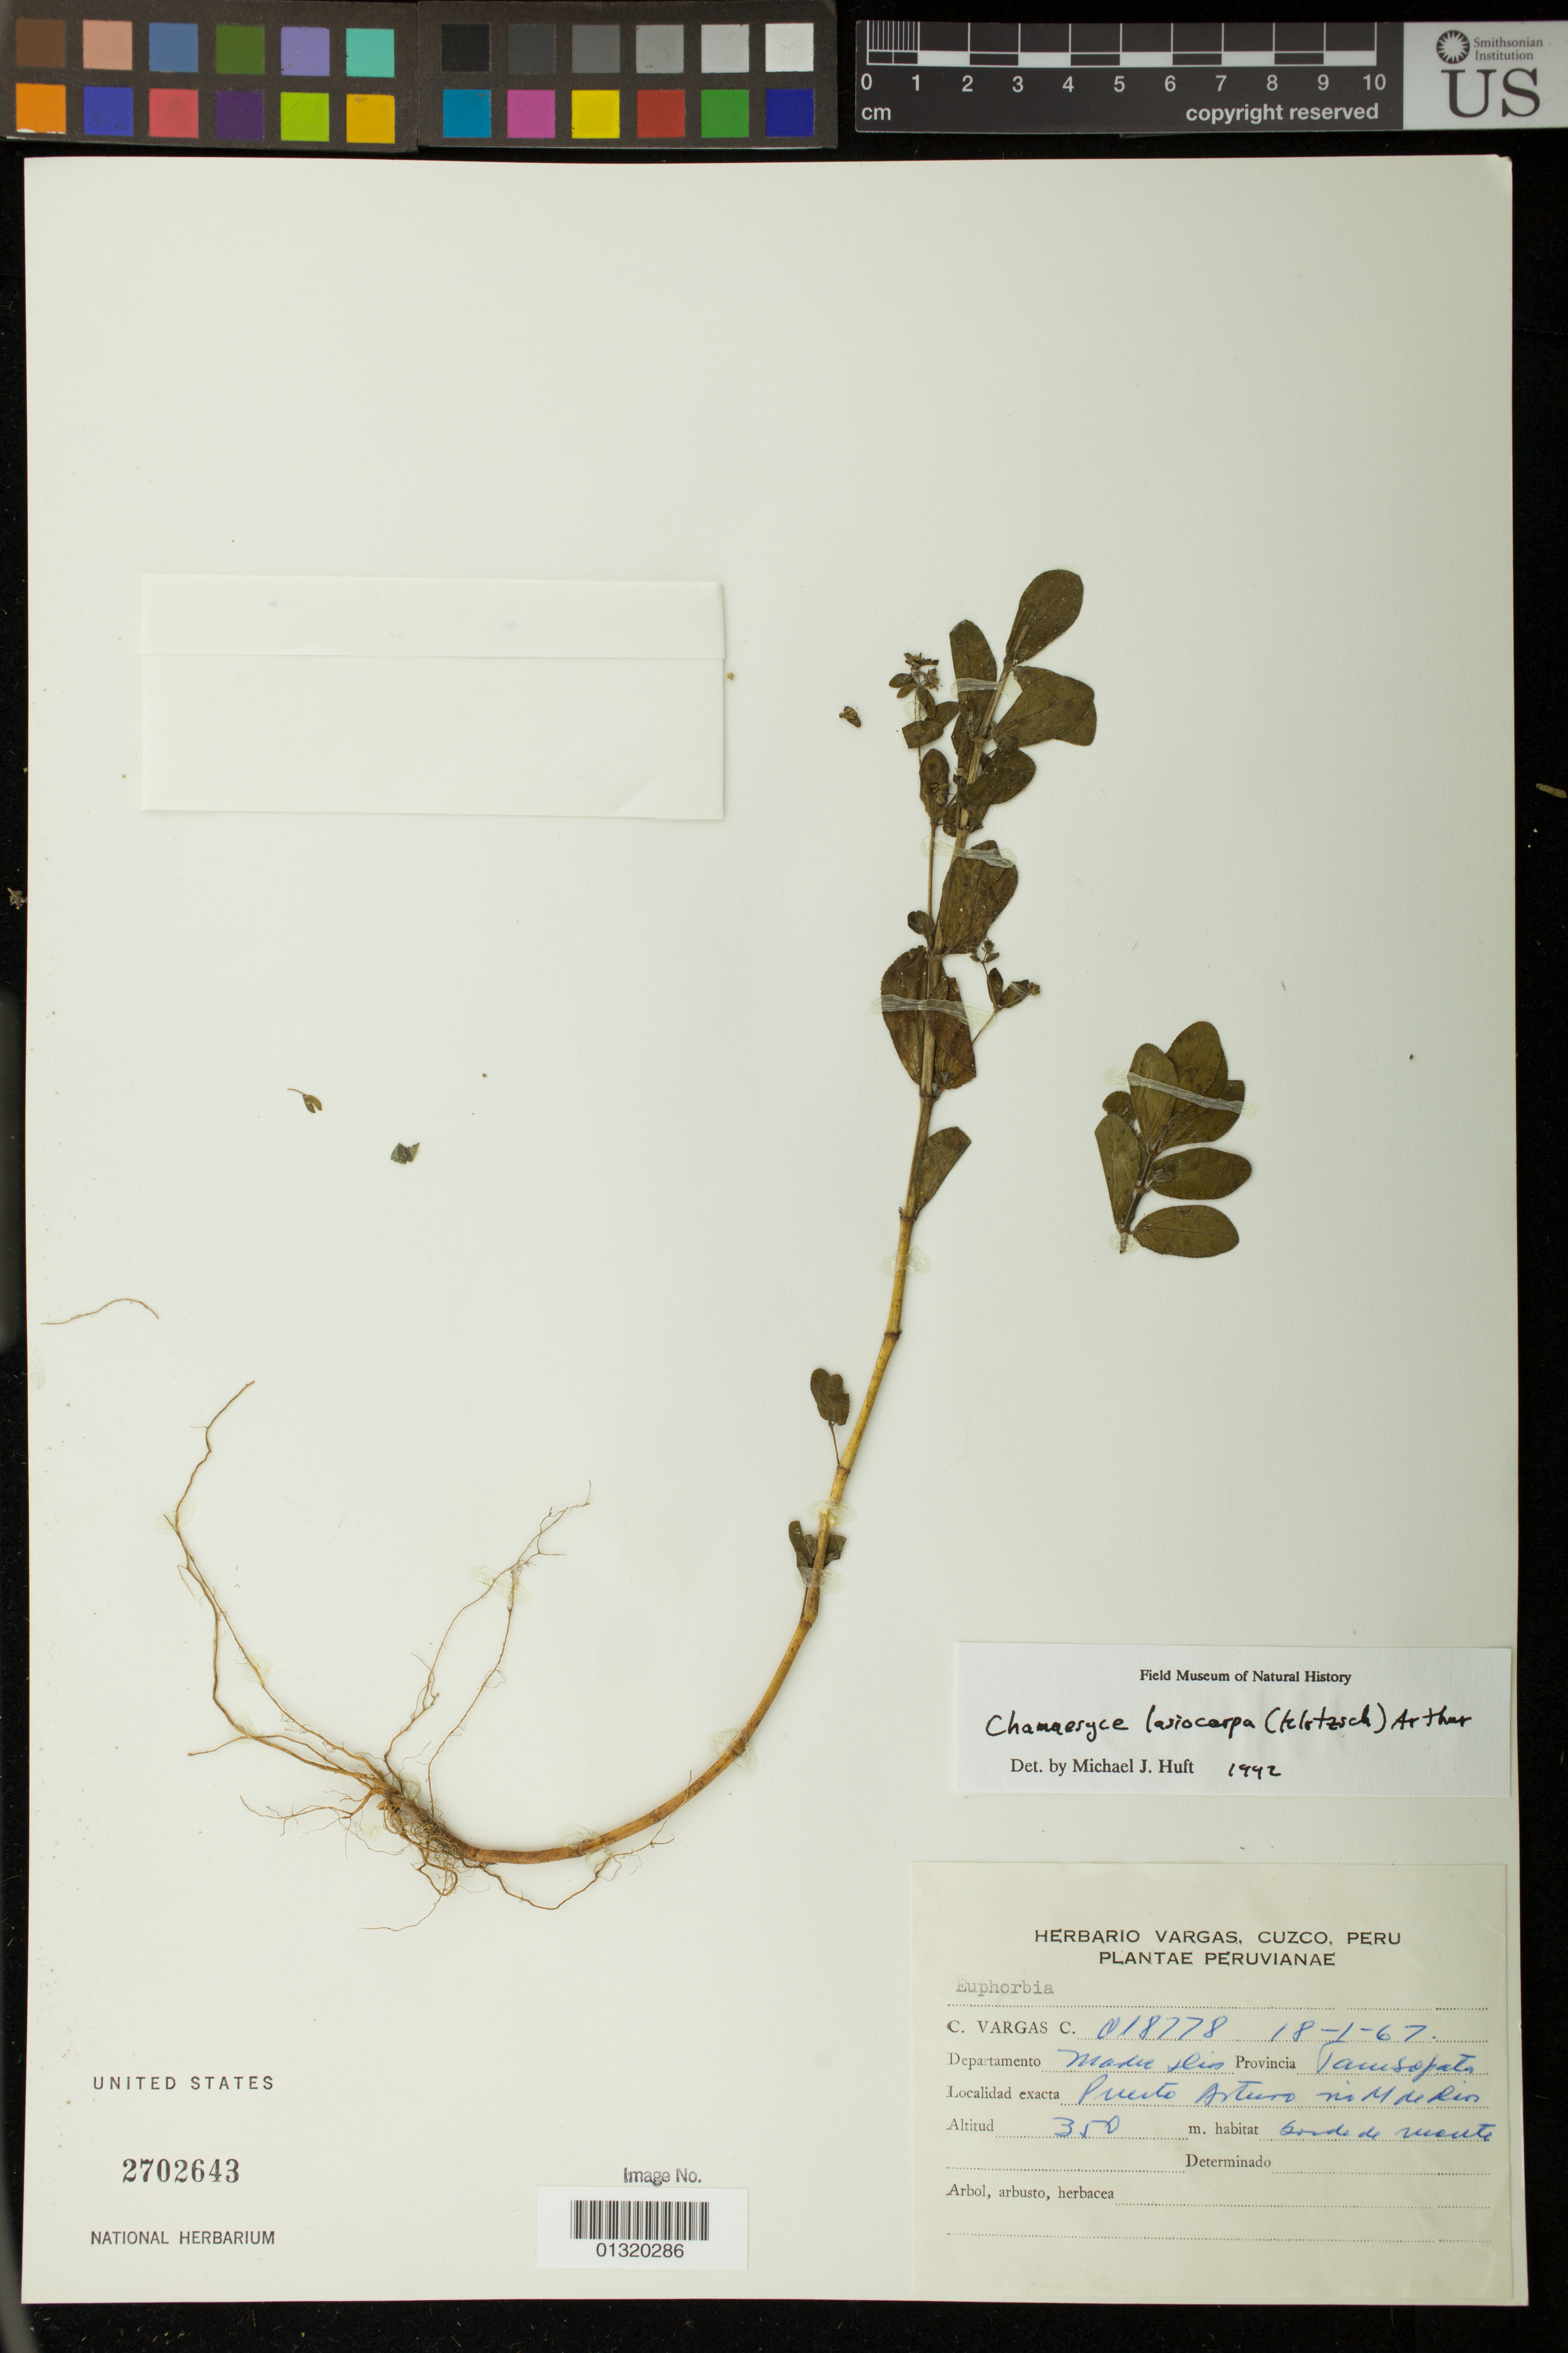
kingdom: Plantae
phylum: Tracheophyta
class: Magnoliopsida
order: Malpighiales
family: Euphorbiaceae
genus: Euphorbia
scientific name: Euphorbia lasiocarpa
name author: Klotzsch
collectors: C. Vargas C.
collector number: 018778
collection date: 1967-01-18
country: Peru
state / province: Madre de Dios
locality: Tambopata; Puerto Arturo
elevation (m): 350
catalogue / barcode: US 2702643